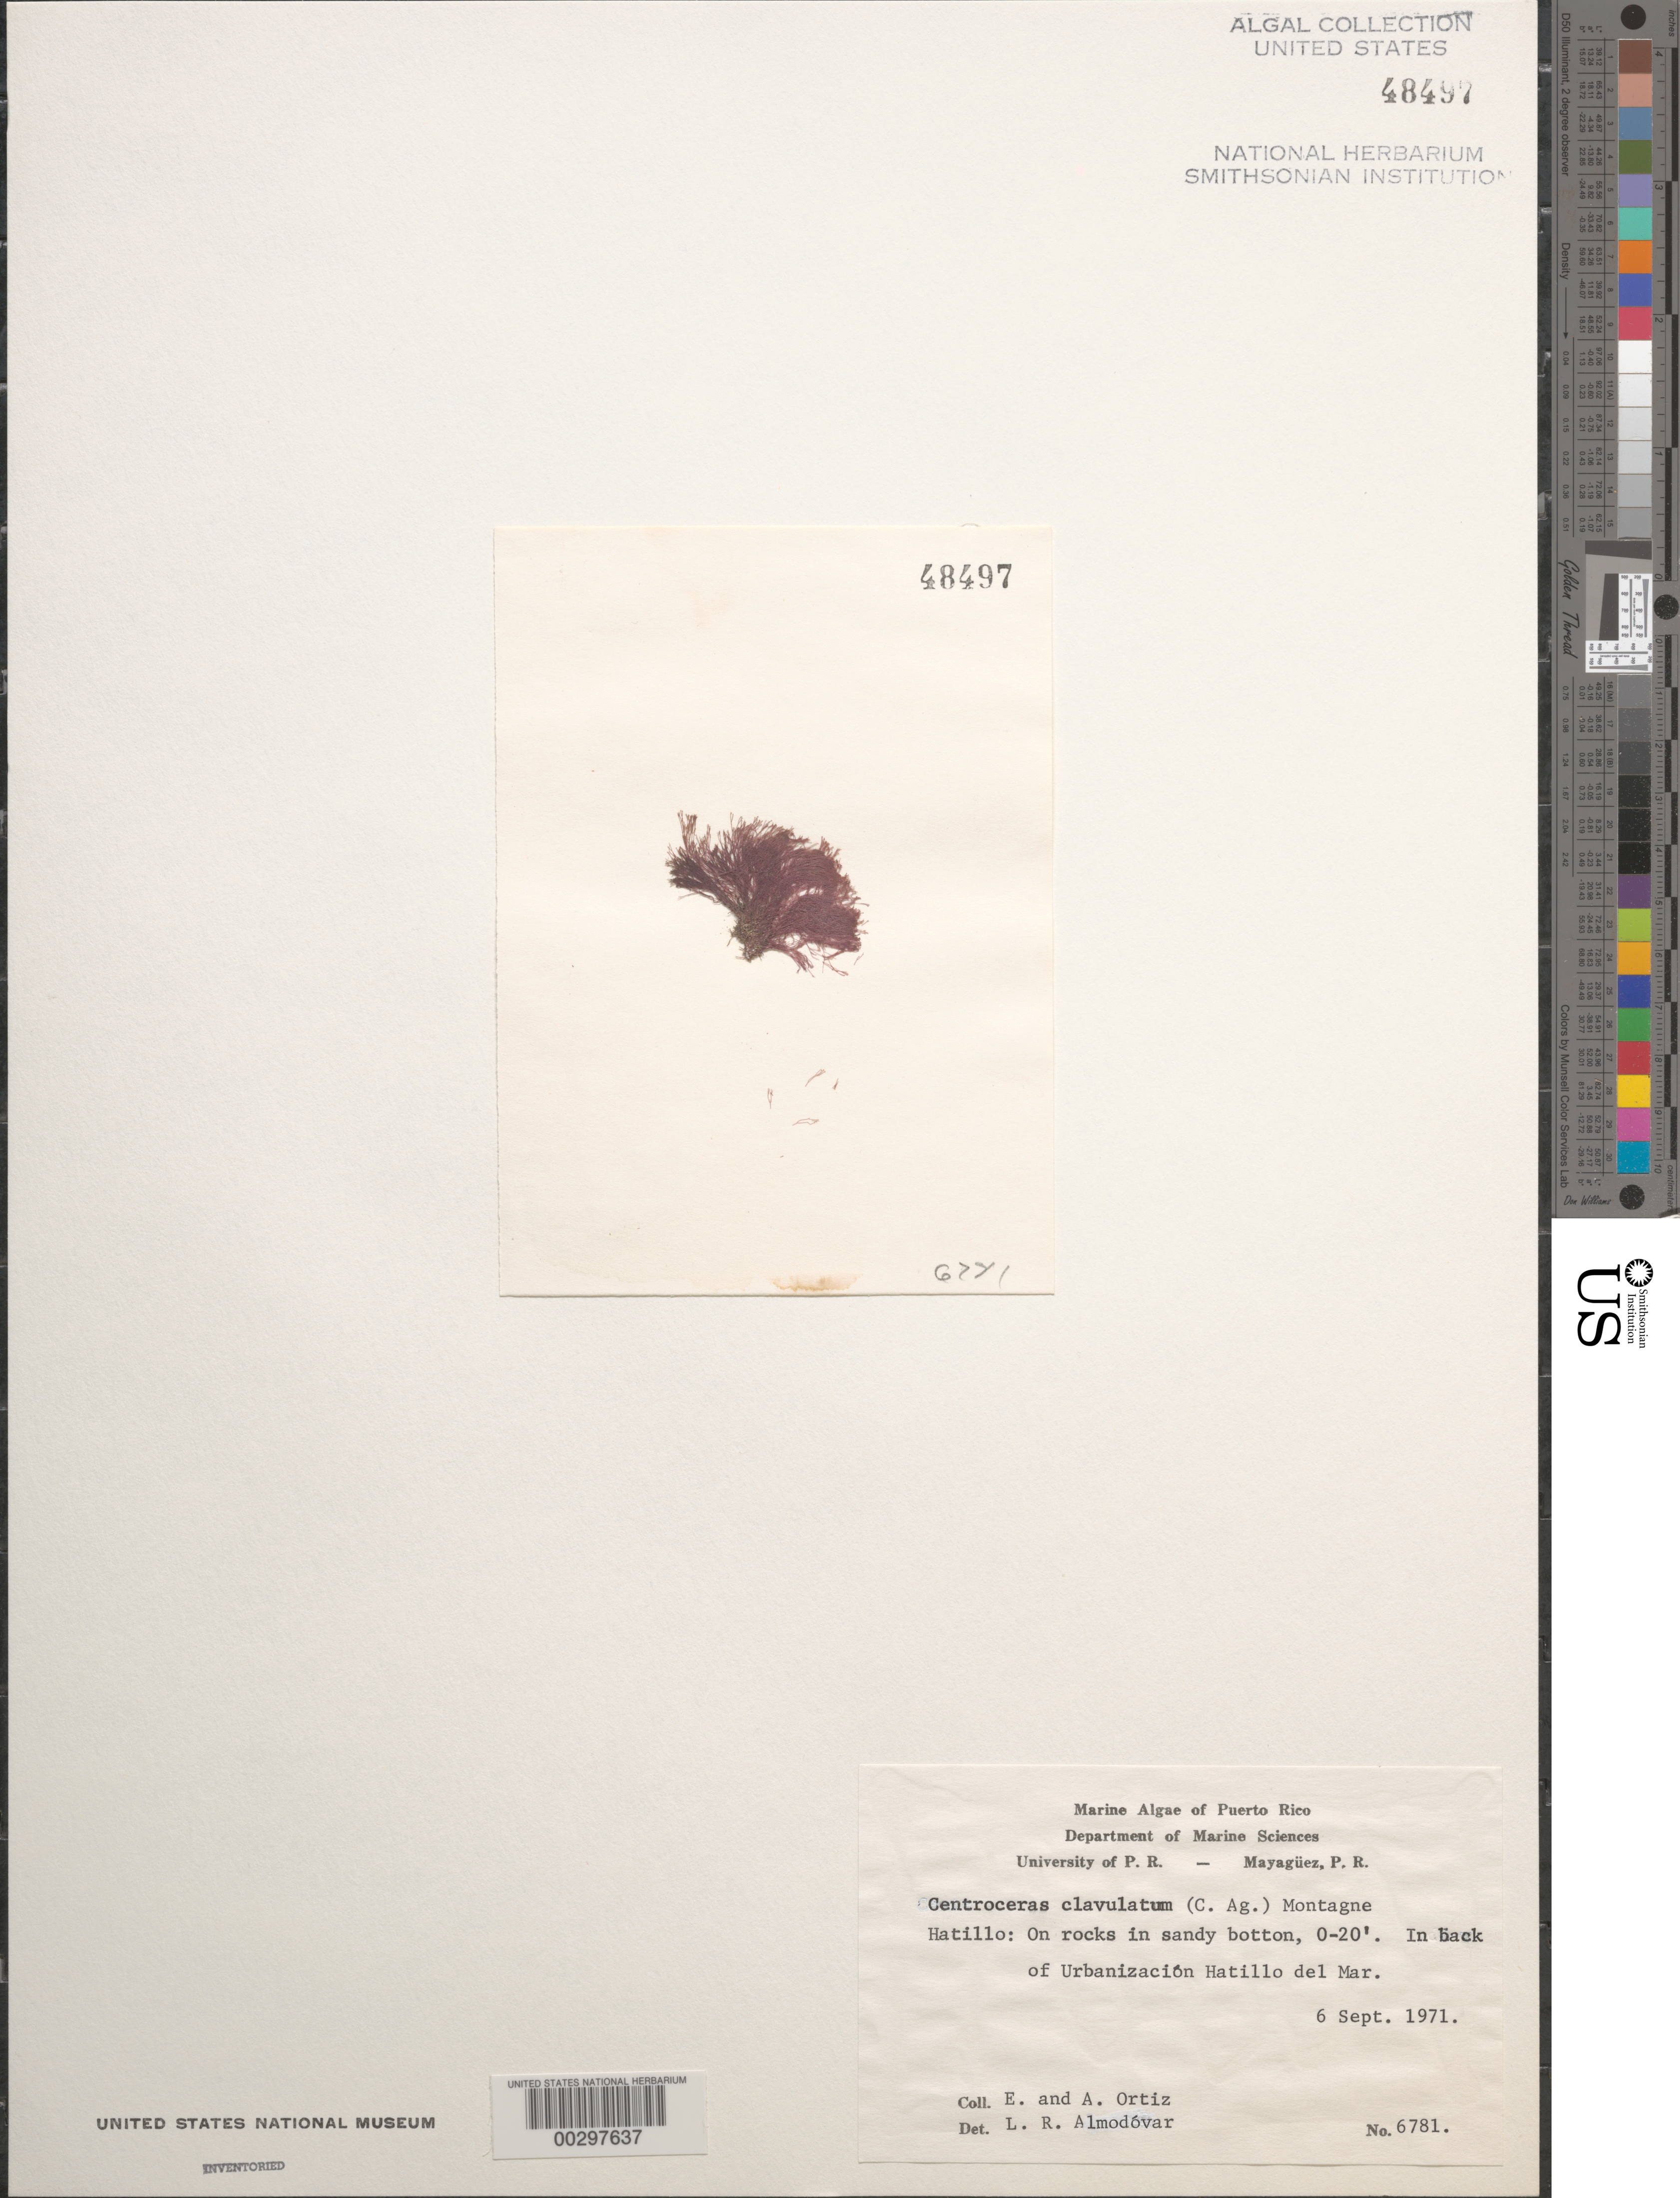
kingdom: Plantae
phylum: Rhodophyta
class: Florideophyceae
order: Ceramiales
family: Ceramiaceae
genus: Centroceras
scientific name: Centroceras clavulatum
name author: (C. Agardh) Mont.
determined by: Almodovar, L. R.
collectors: E. Ortiz & Alida Ortiz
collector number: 6781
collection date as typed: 06 Sep 1971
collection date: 1971-09-06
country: Puerto Rico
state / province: Hatillo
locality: Near urbanizacion hatillo del mar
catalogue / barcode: US 48497